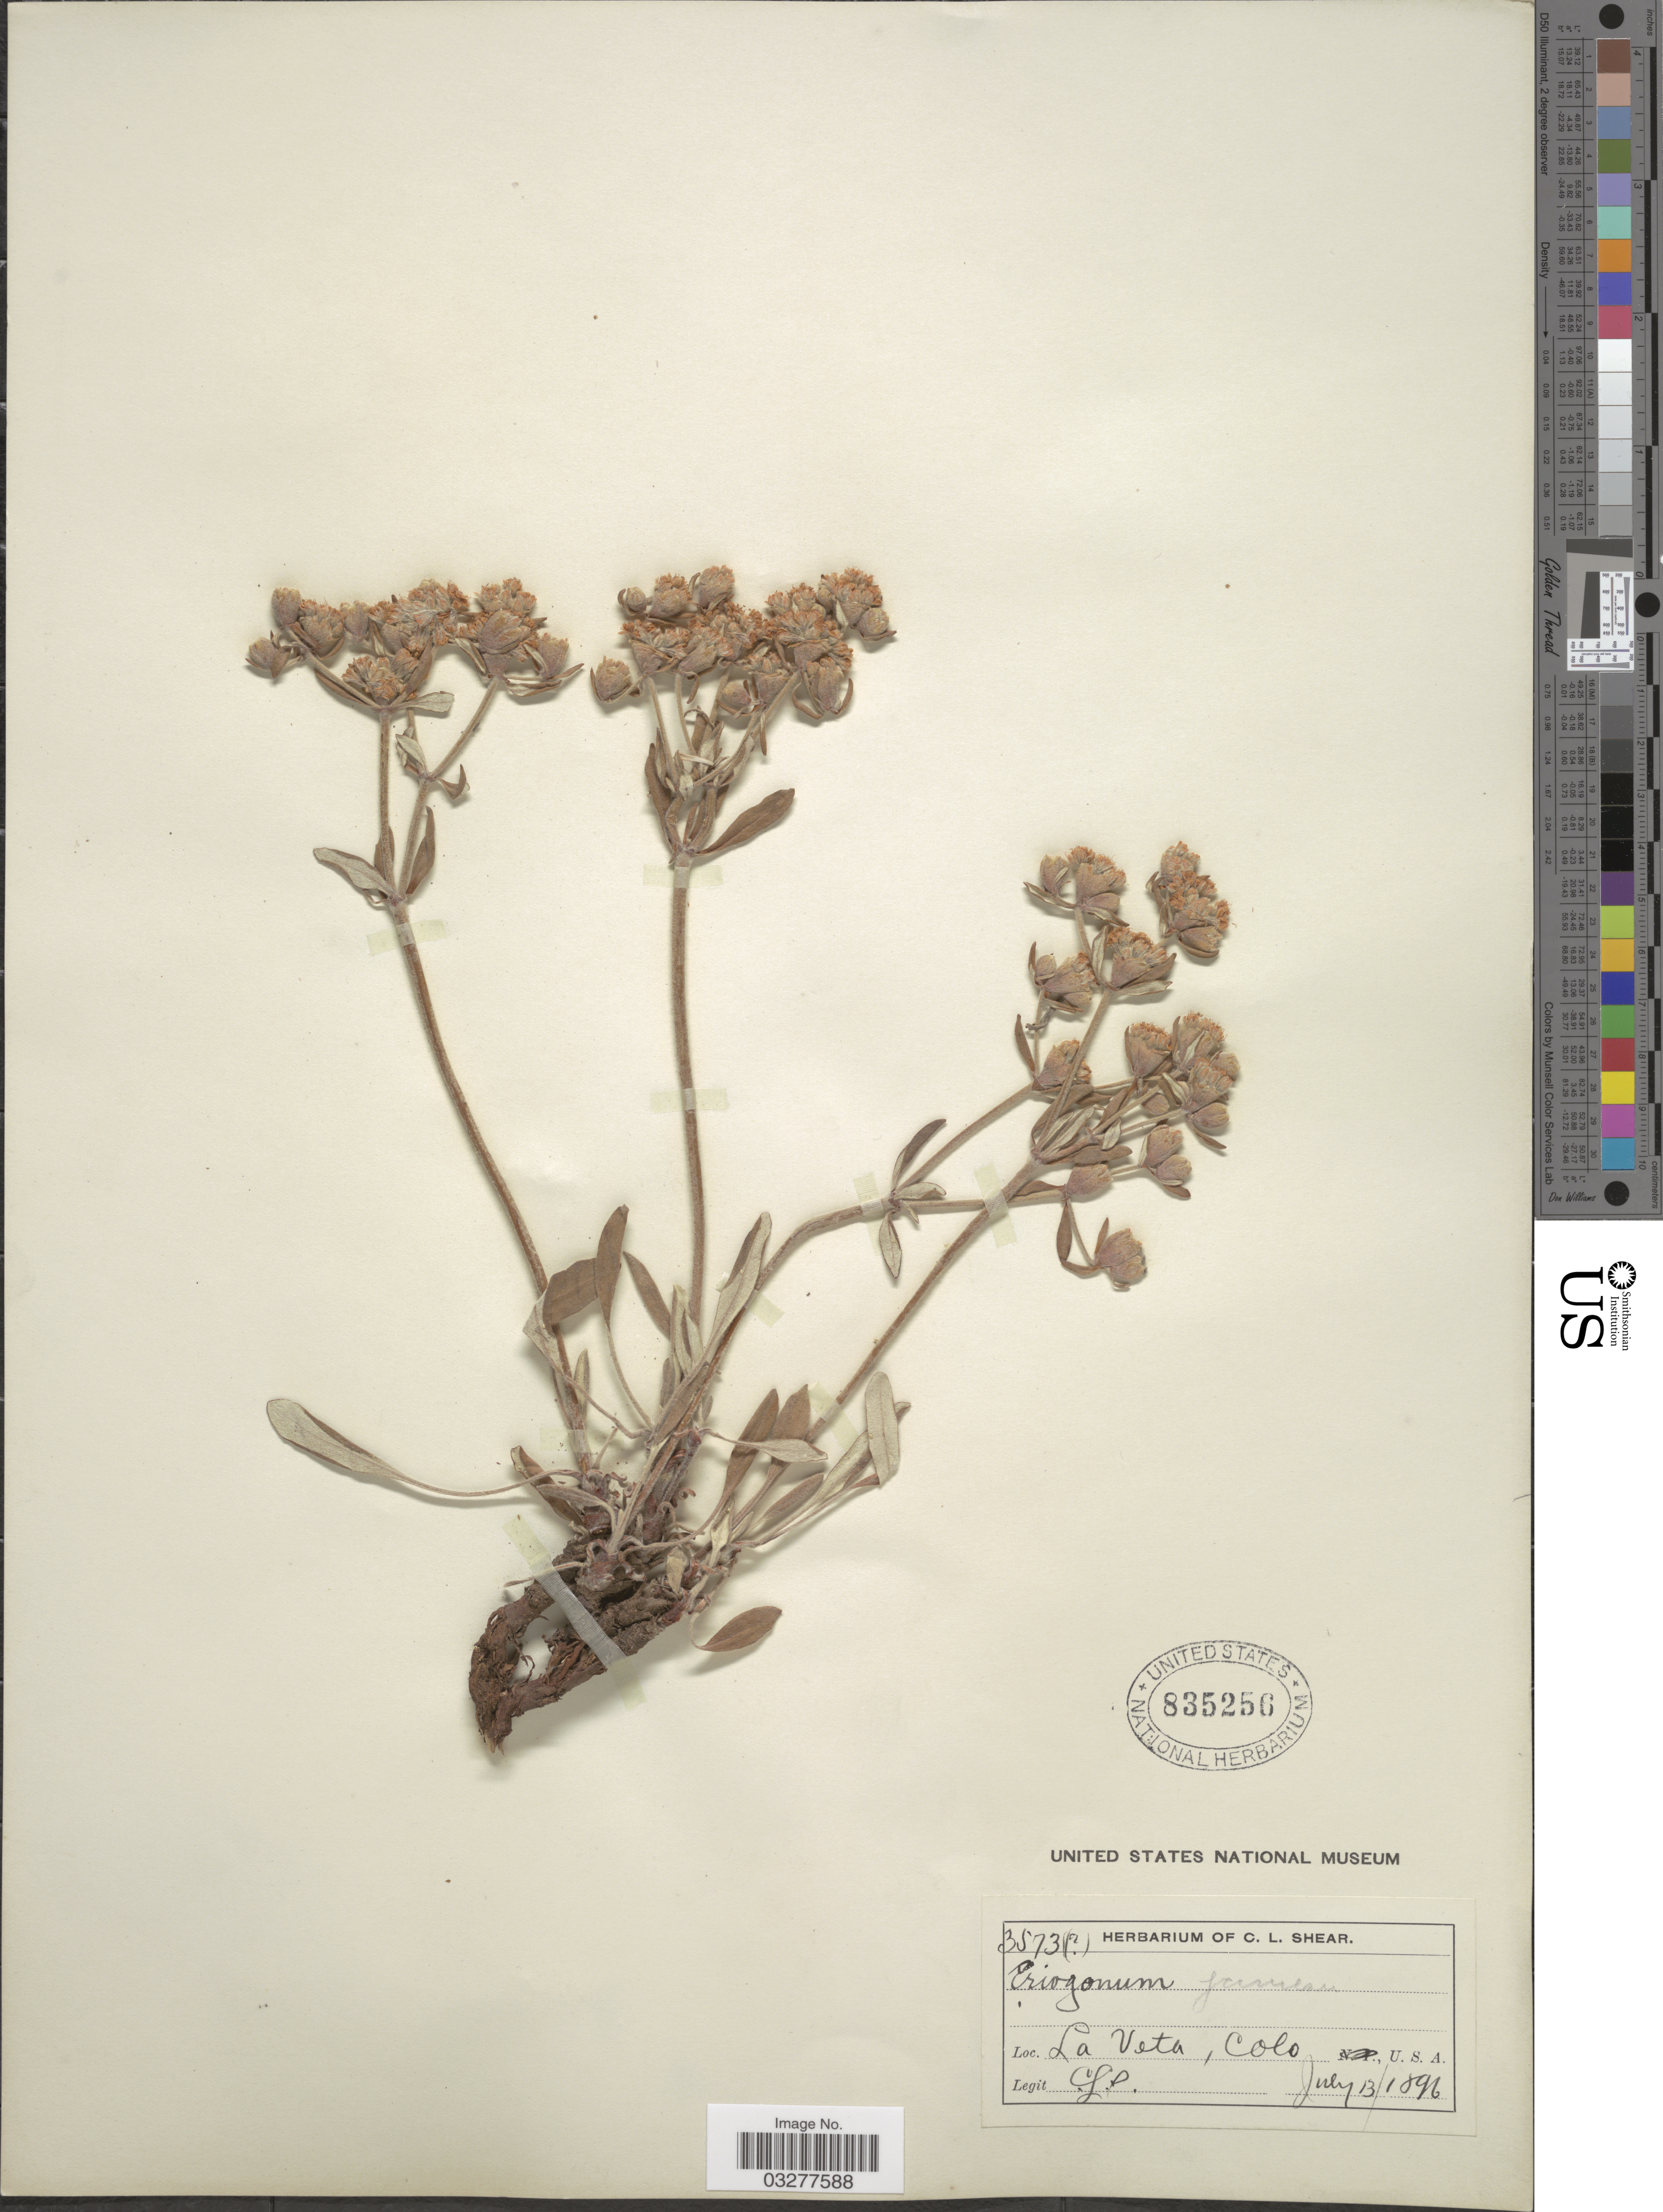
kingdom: Plantae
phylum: Tracheophyta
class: Magnoliopsida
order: Caryophyllales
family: Polygonaceae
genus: Eriogonum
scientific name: Eriogonum jamesii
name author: Benth.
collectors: C. L. Shear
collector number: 3573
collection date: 1896-07-13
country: United States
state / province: Colorado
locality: La Veta.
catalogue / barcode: US 835256